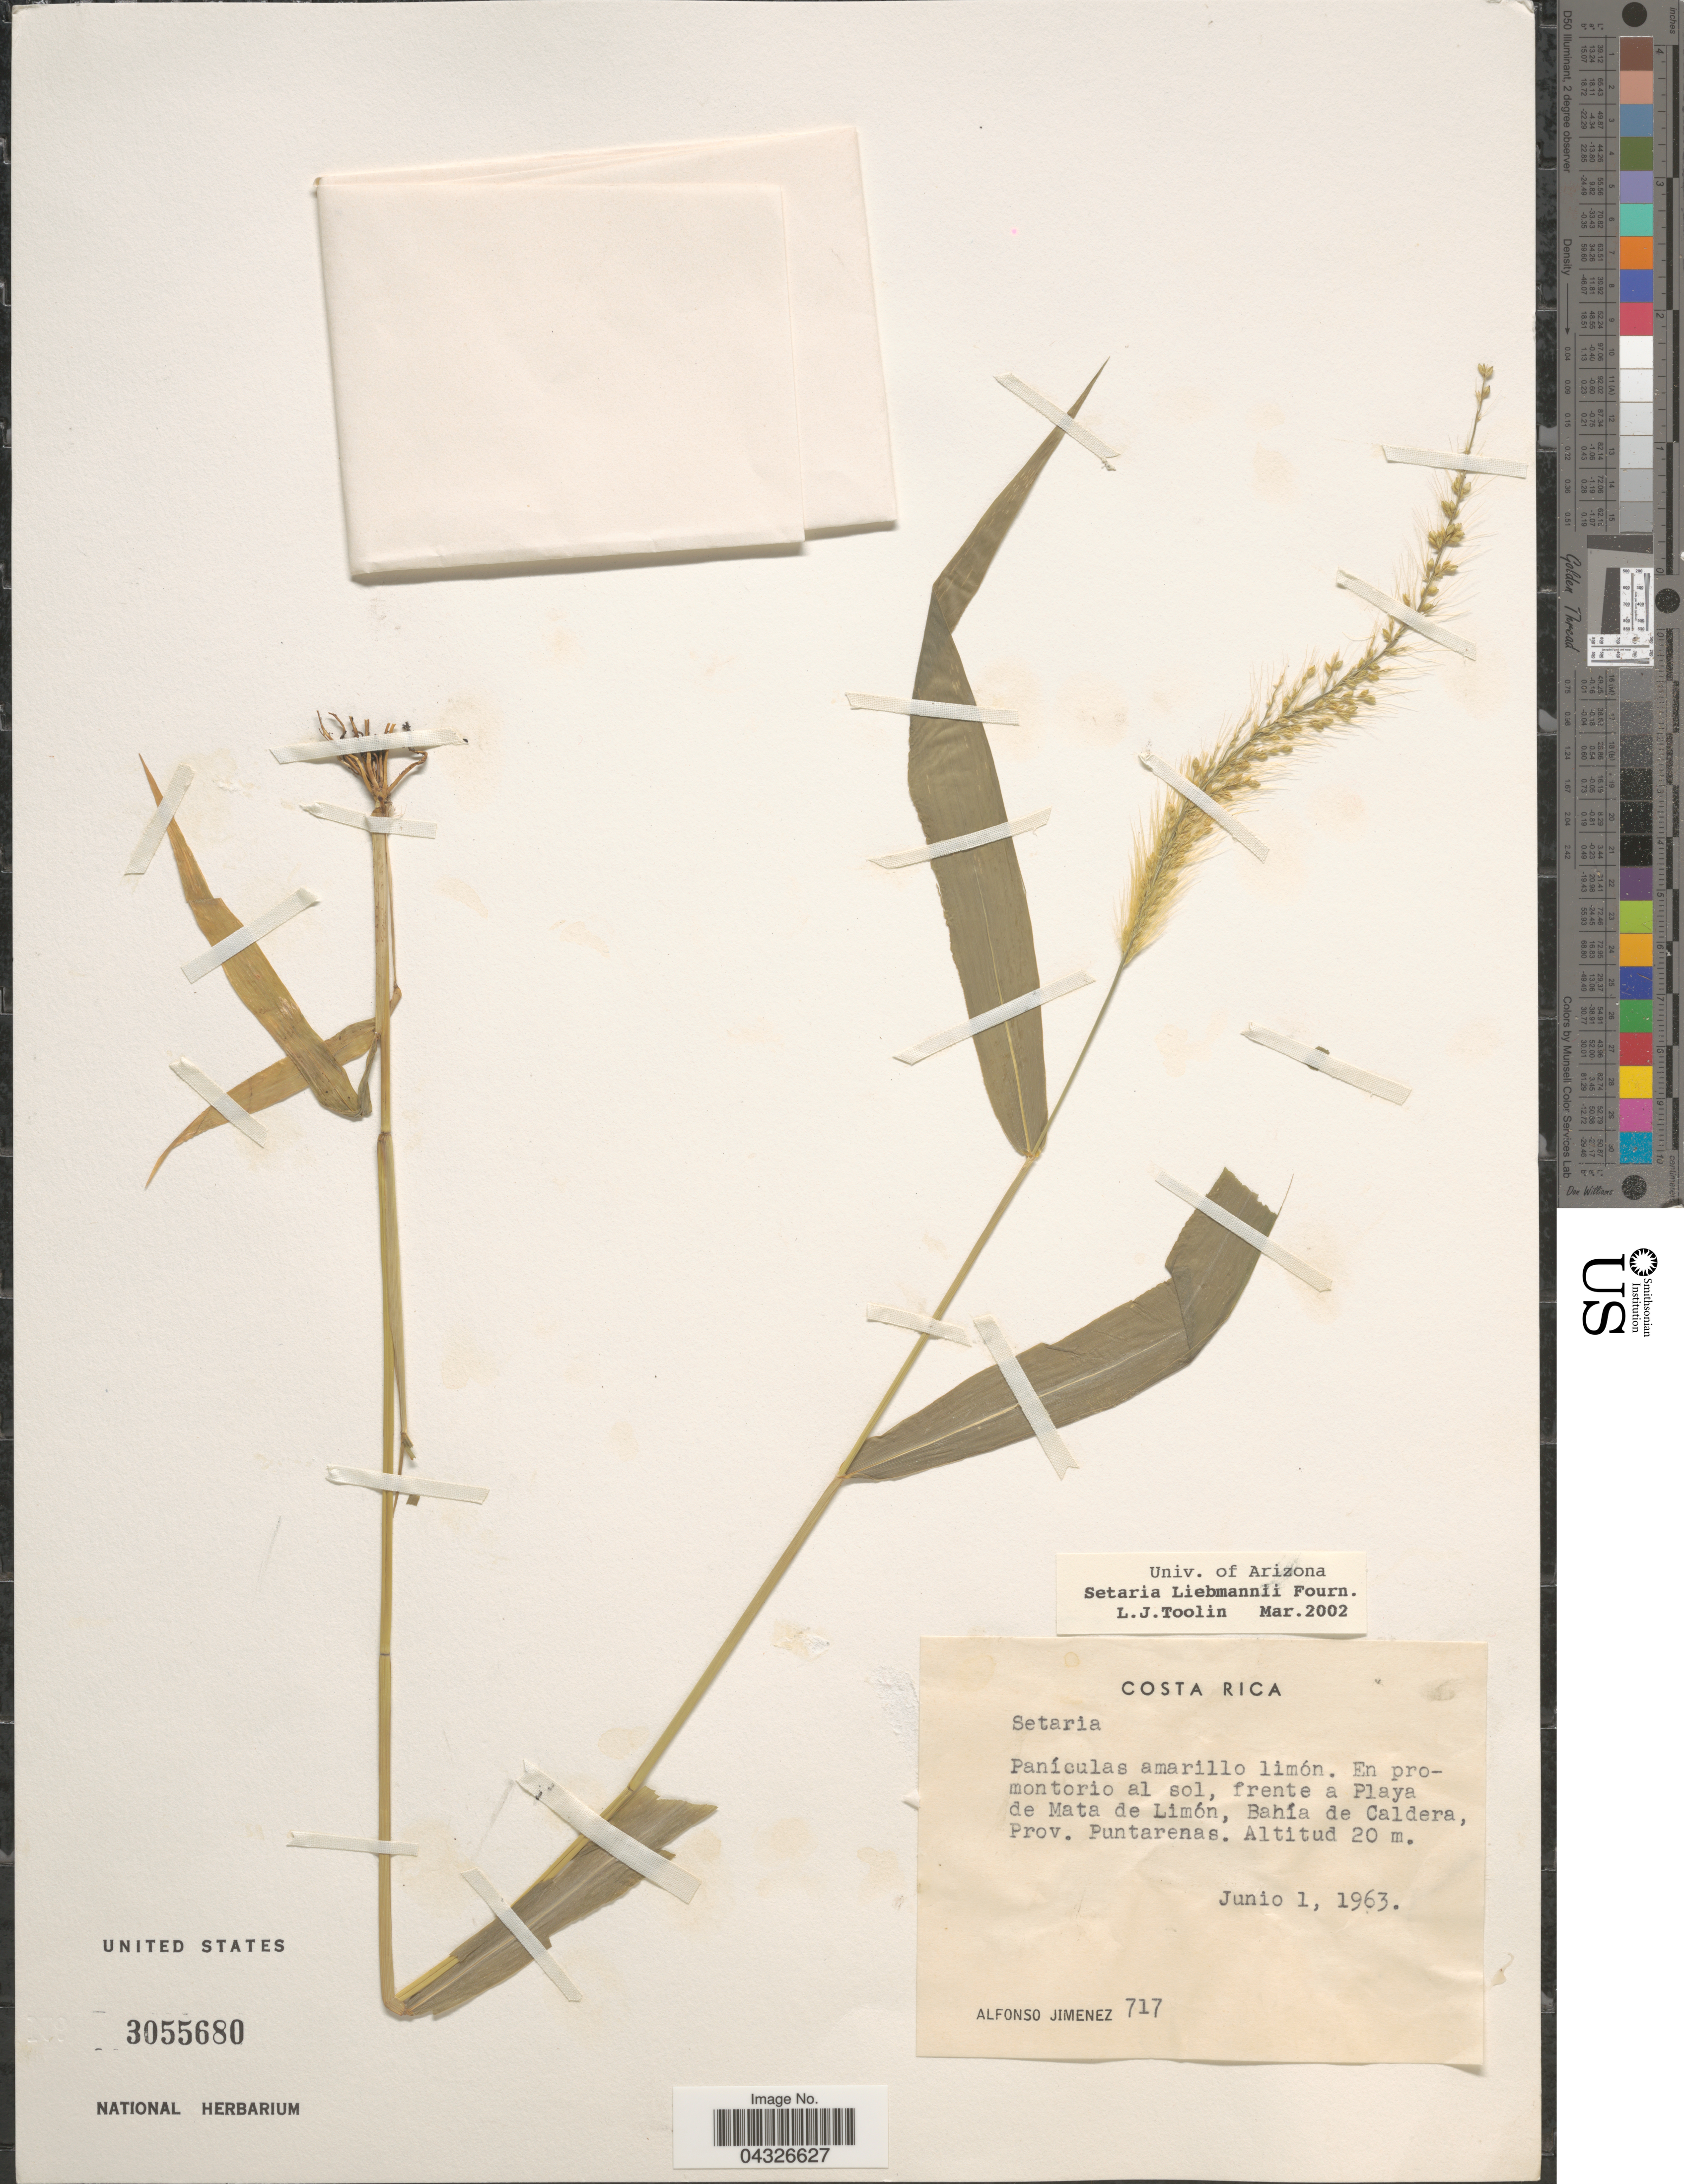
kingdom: Plantae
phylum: Tracheophyta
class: Liliopsida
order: Poales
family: Poaceae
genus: Setaria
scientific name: Setaria liebmannii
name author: E. Fourn.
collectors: A. Jiménez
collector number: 717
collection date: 1963-06-01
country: Costa Rica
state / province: Puntarenas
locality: En promontorio al sol, frente a Playa de Mata de Limón, Bahía de Caldera.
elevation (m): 20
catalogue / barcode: US 3055680